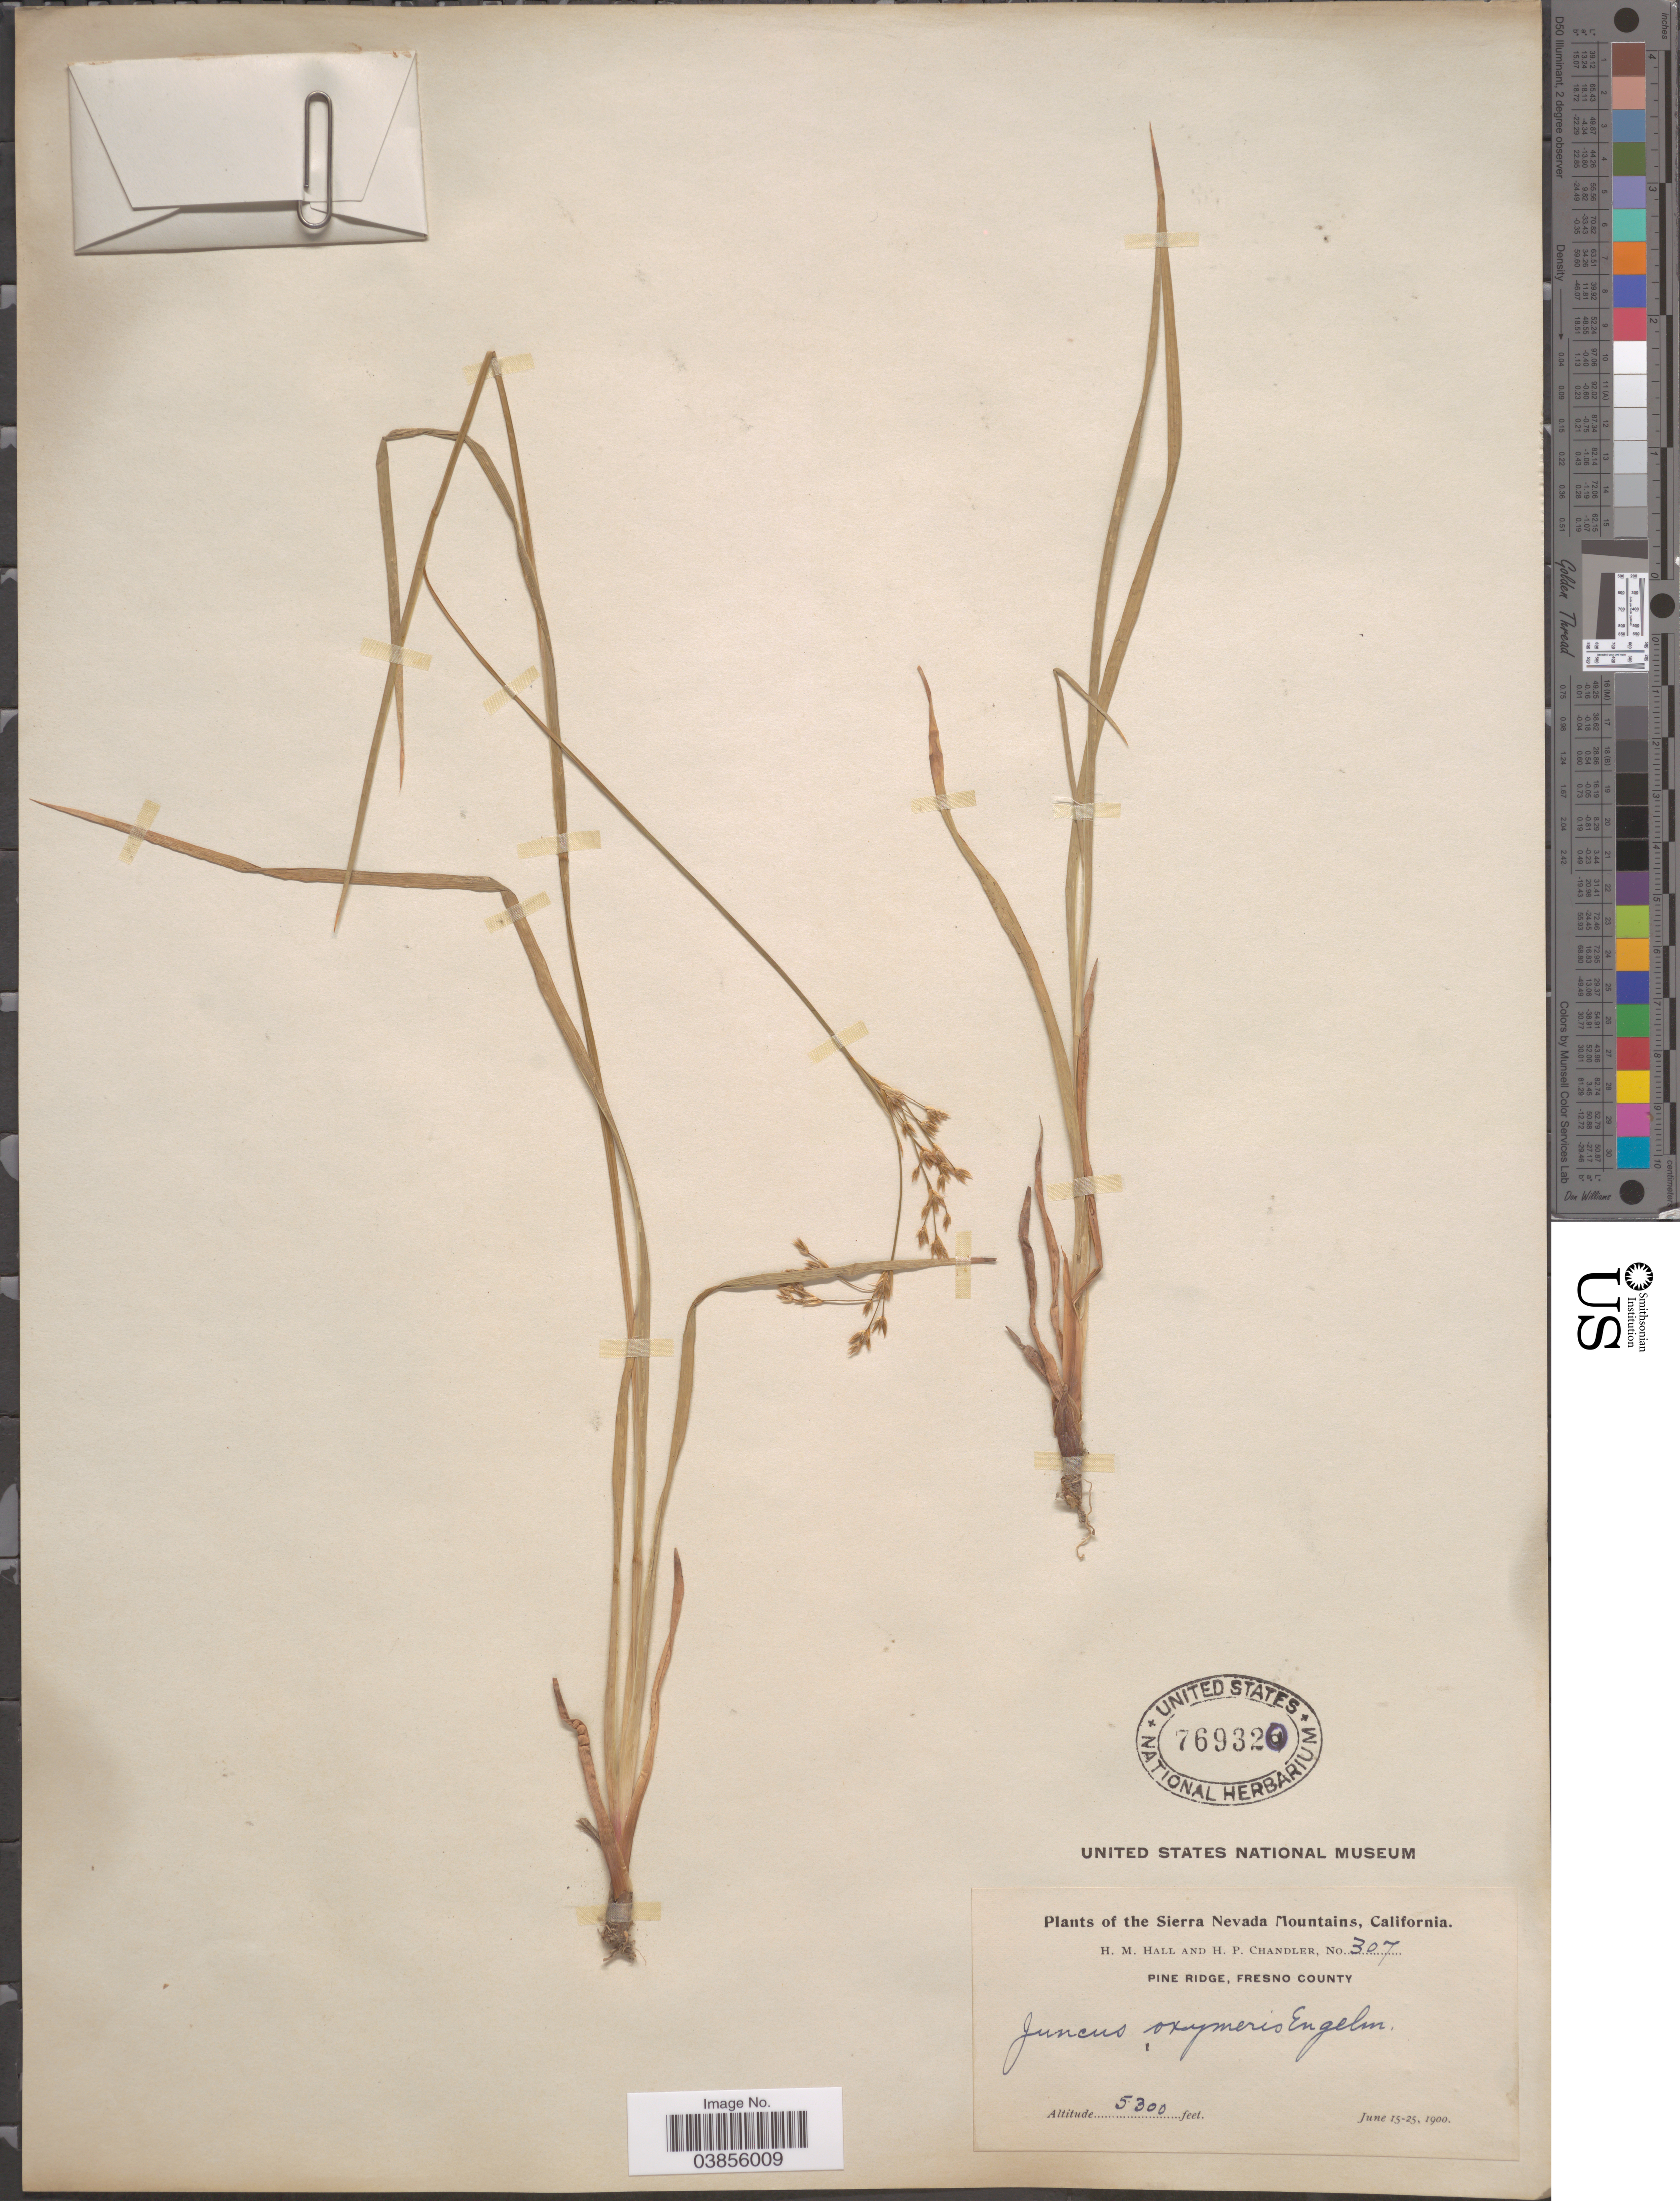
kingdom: Plantae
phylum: Tracheophyta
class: Liliopsida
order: Poales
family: Juncaceae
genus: Juncus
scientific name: Juncus oxymeris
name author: Engelm.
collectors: H. M. Hall & H. Chandler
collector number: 307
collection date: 1900-06-15/1900-06-25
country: United States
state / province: California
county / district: Fresno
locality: The Sierra Nevada Mountains. Pine Ridge, Fresno County.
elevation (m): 1615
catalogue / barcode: US 769320